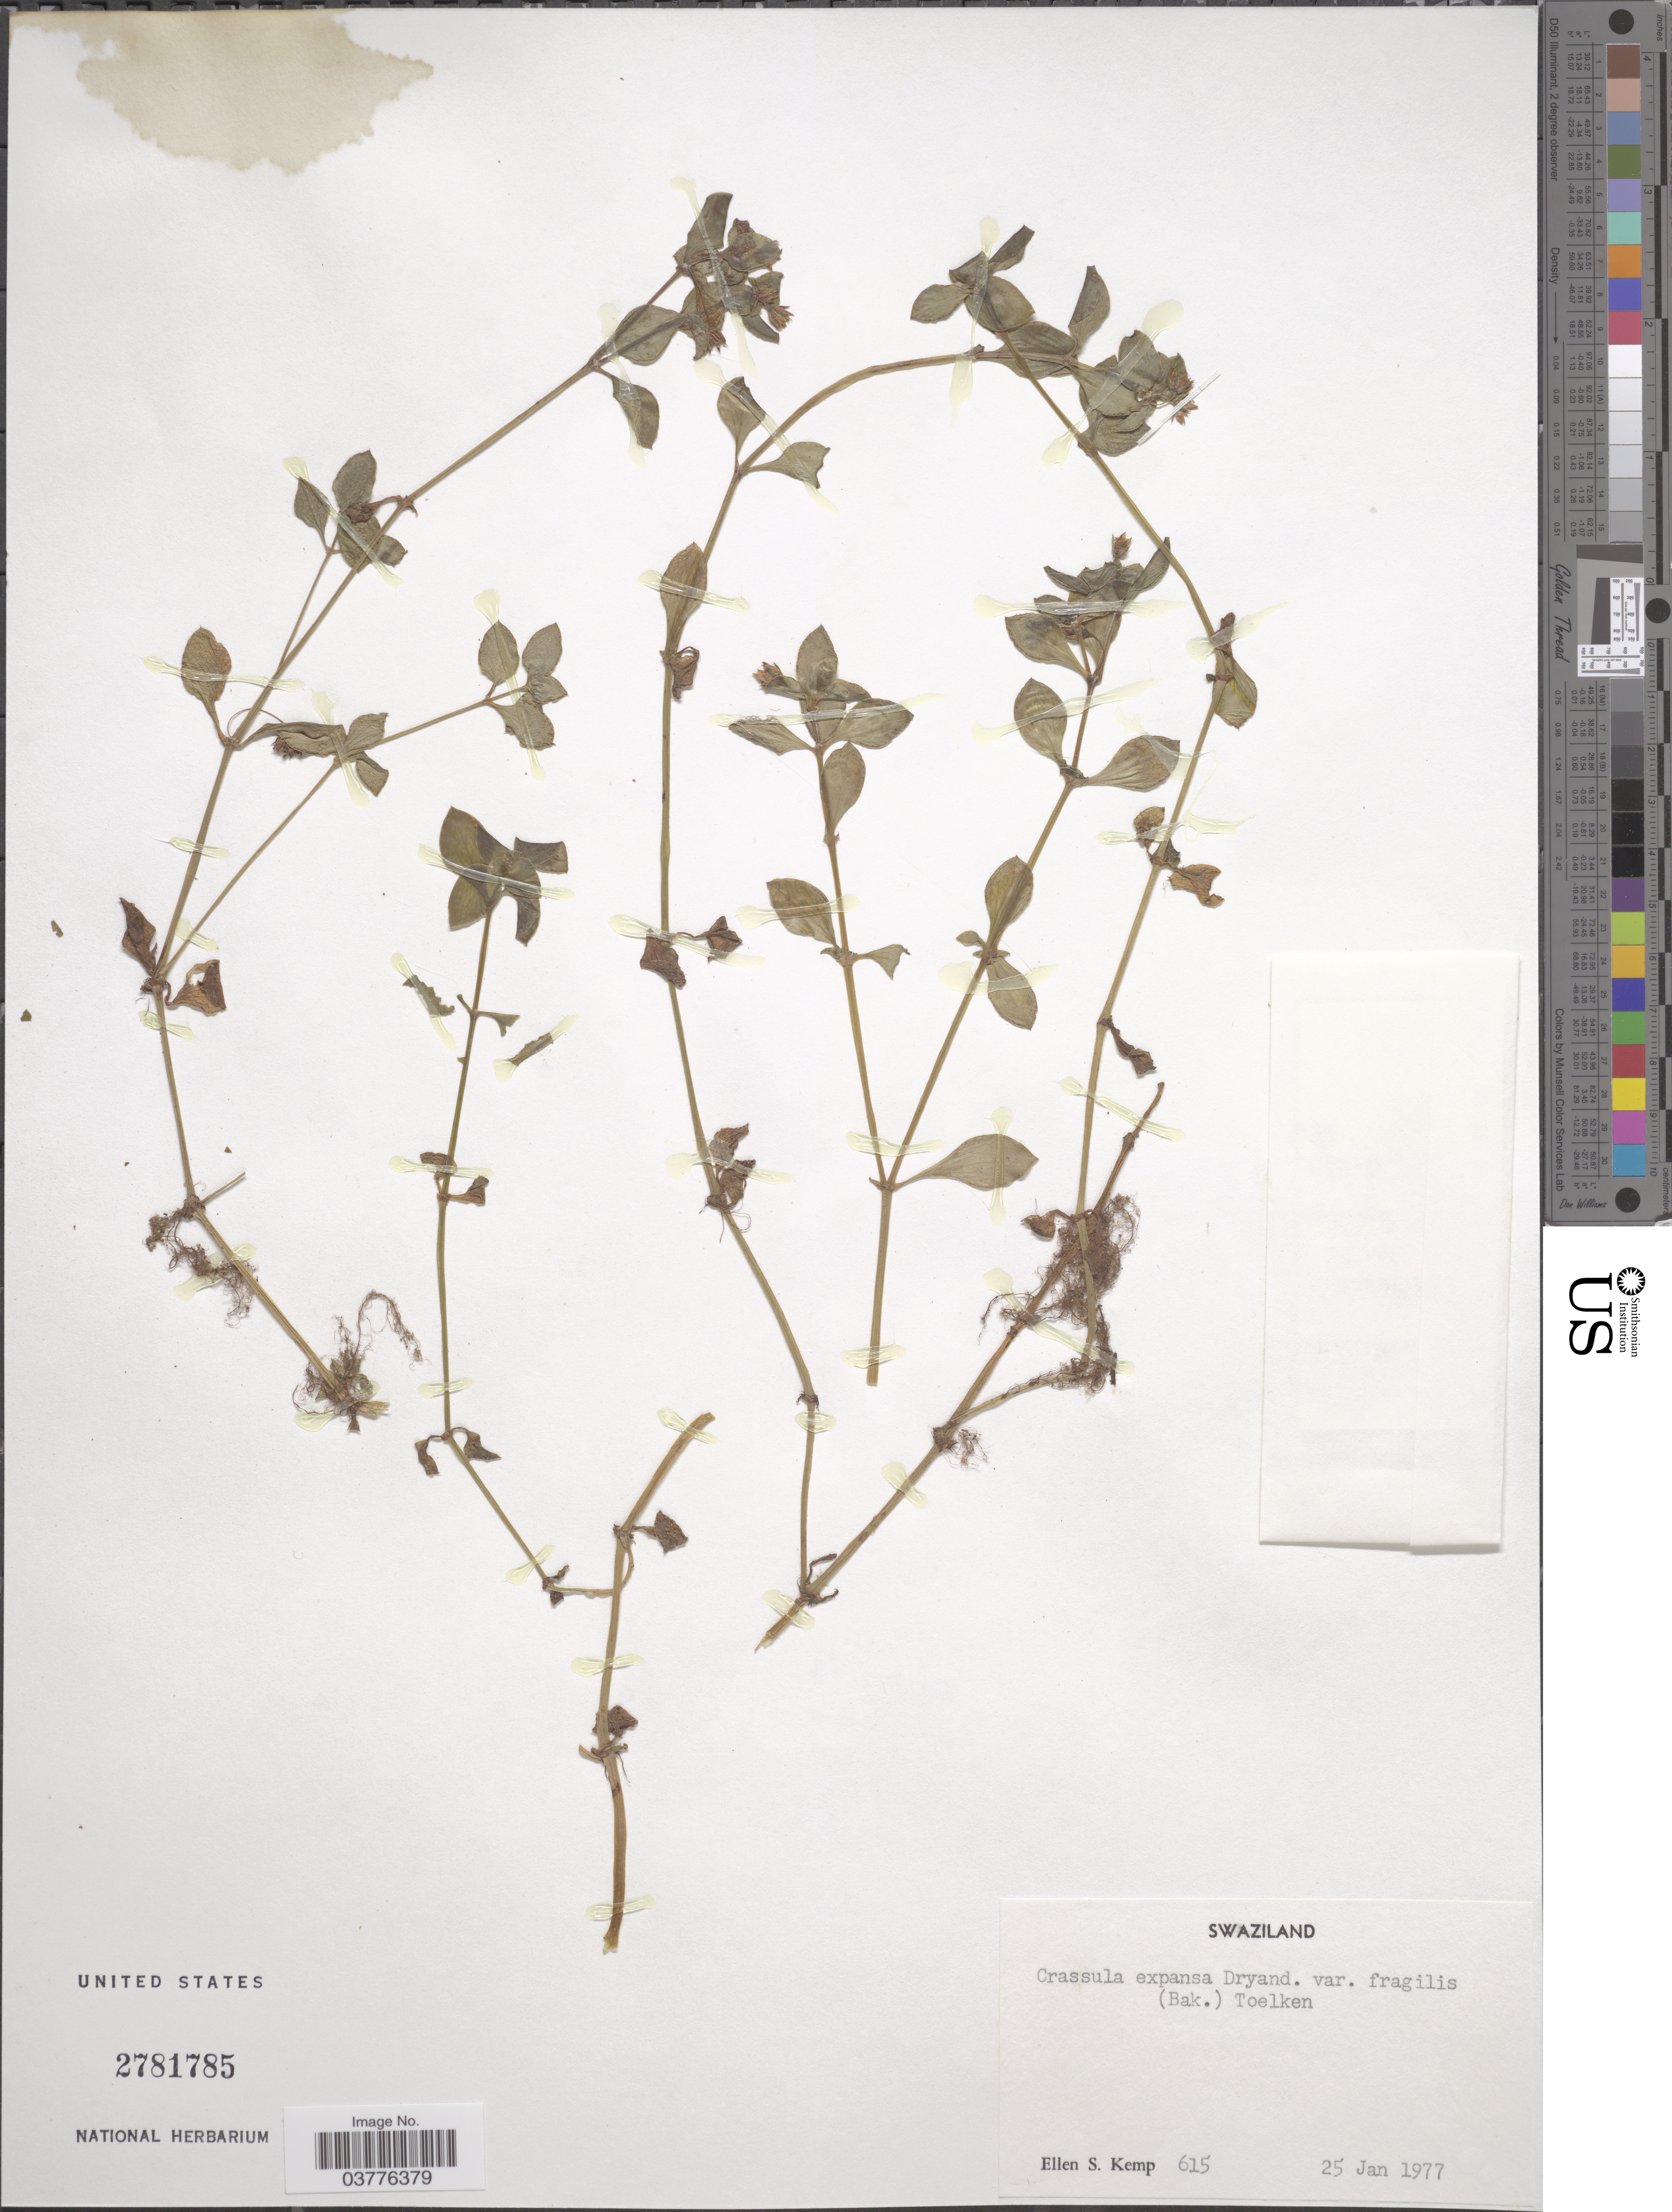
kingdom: Plantae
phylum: Tracheophyta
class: Magnoliopsida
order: Saxifragales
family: Crassulaceae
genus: Crassula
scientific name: Crassula expansa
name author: Aiton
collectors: E. S. Kemp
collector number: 615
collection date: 1977-01-25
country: Eswatini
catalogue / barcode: US 2781785